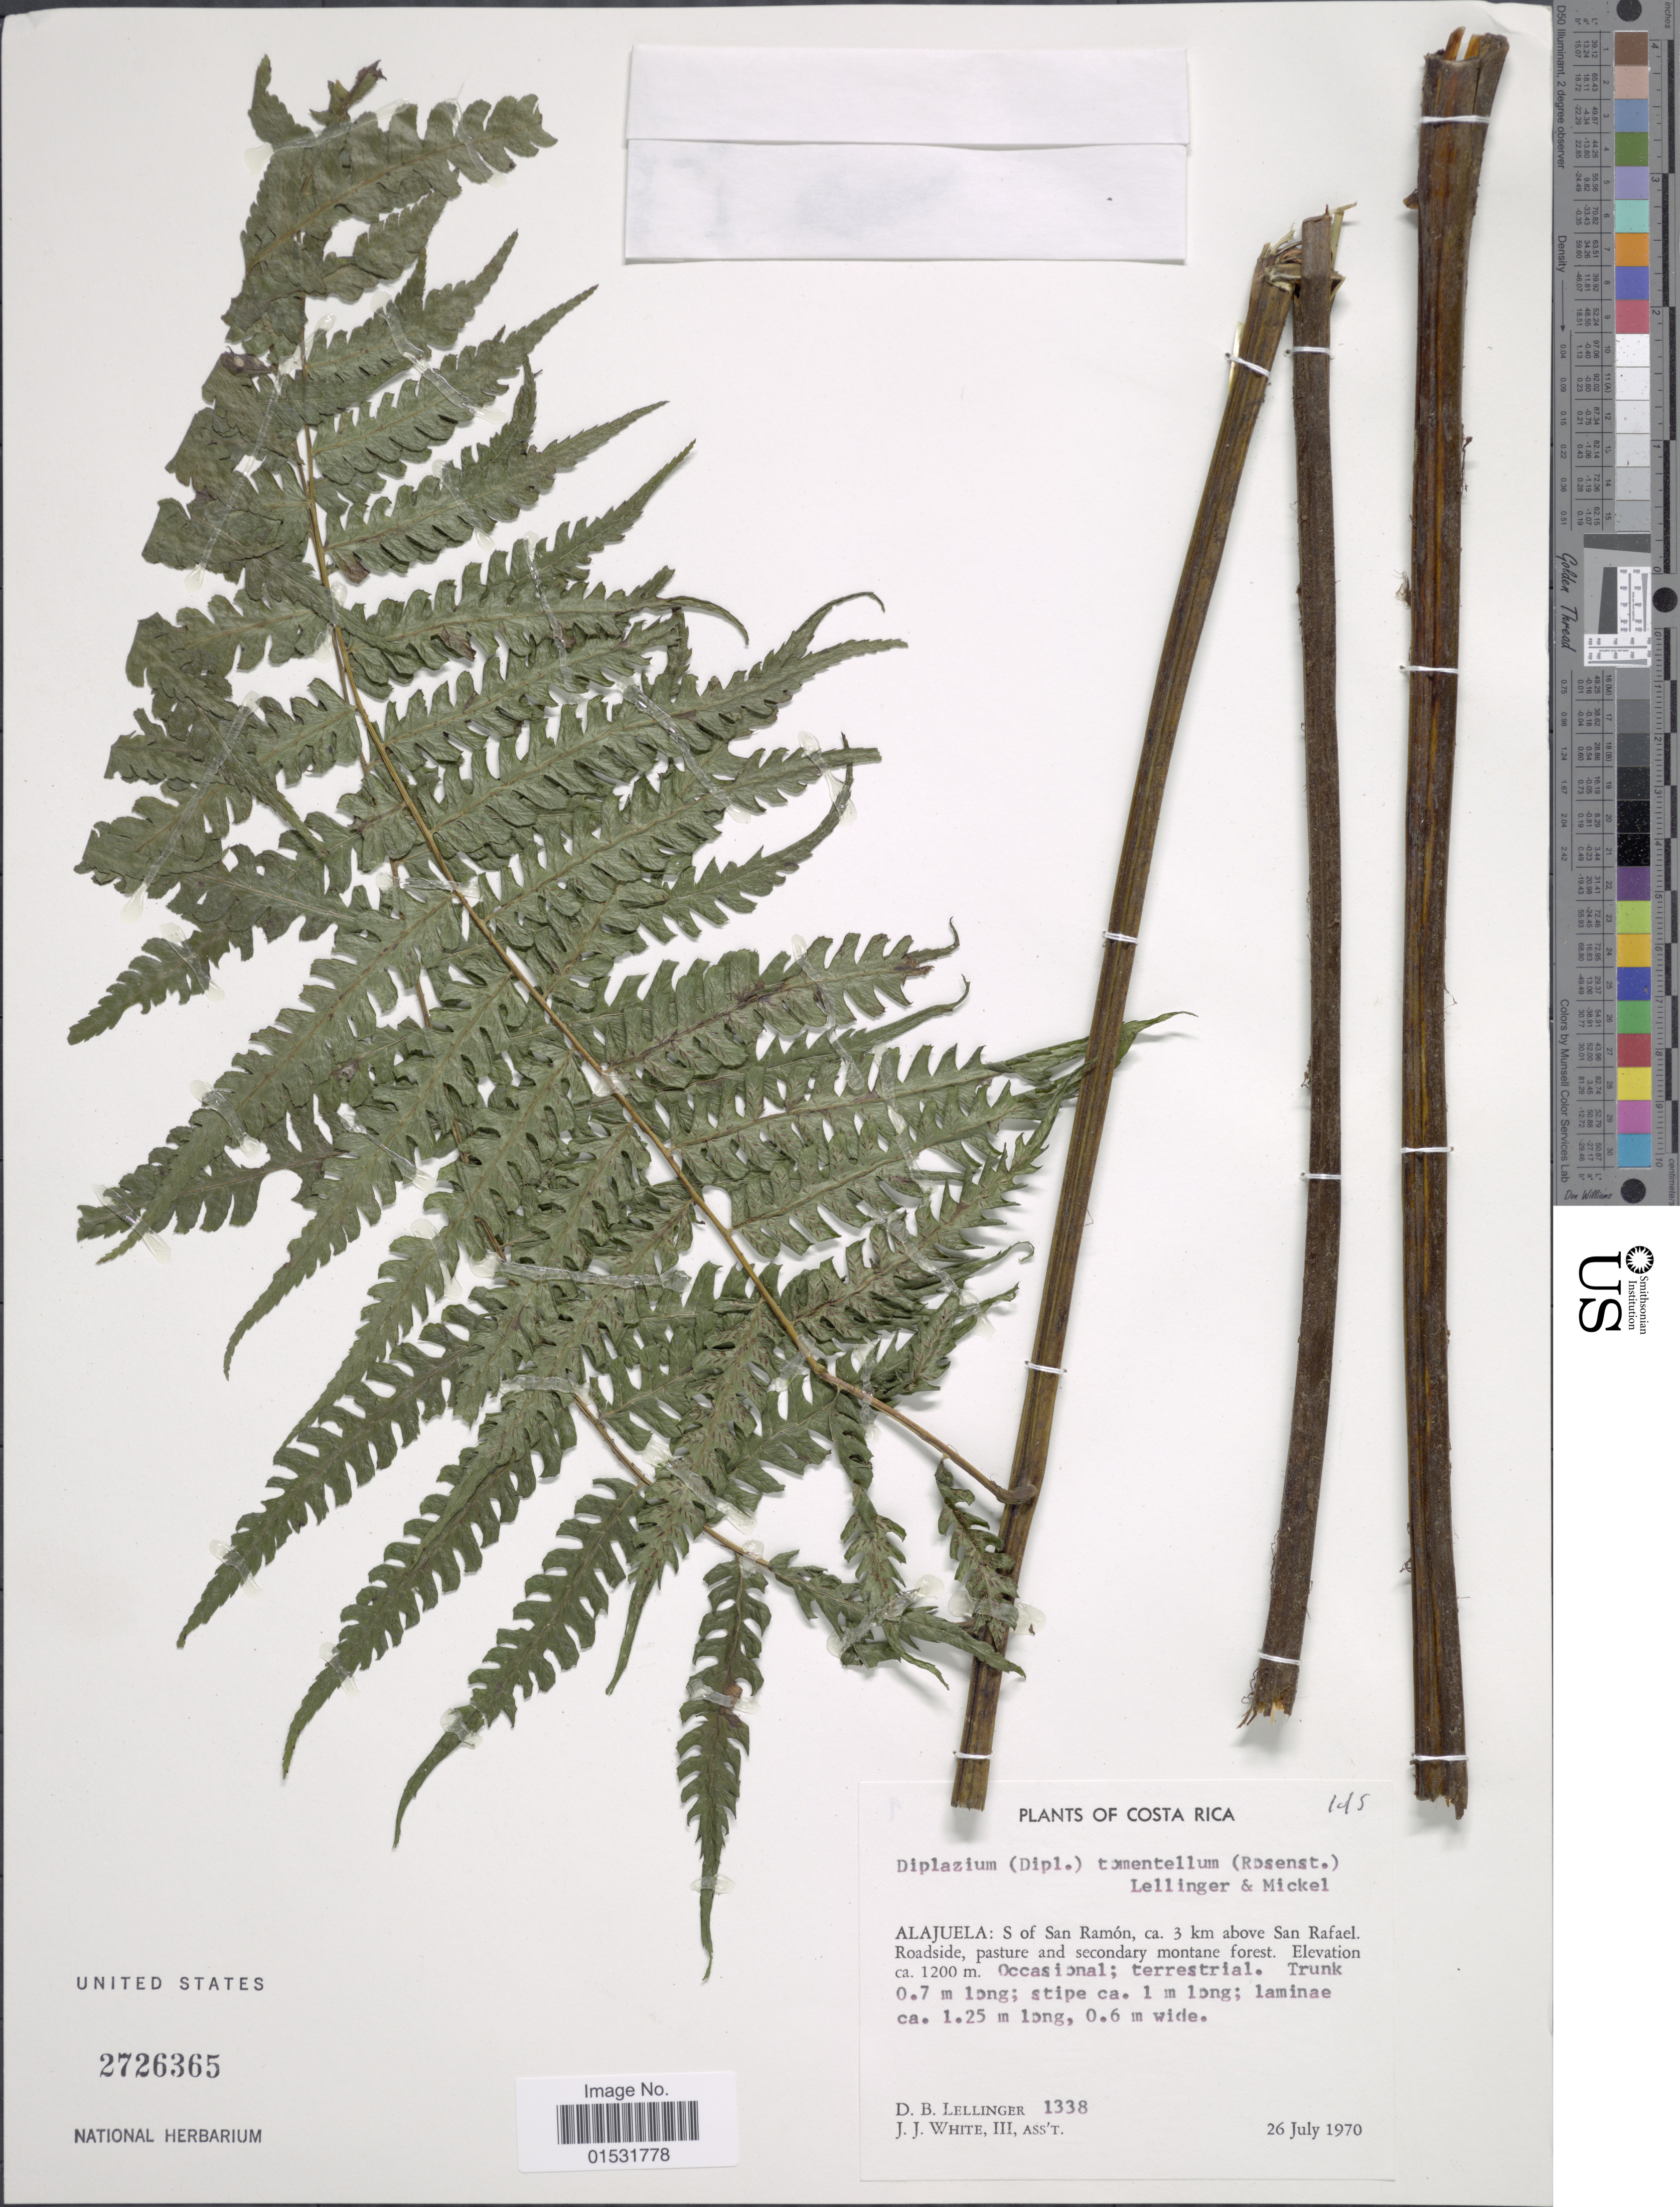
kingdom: Plantae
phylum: Tracheophyta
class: Polypodiopsida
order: Polypodiales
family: Athyriaceae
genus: Diplazium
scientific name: Diplazium hians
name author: Kunze ex Klotzsch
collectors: D. B. Lellinger & J. J. White III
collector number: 1338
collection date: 1970-07-26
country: Costa Rica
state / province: Alajuela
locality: S of San Ramon, ca. 3 km above San Rafael.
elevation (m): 1200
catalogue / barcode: US 2726365